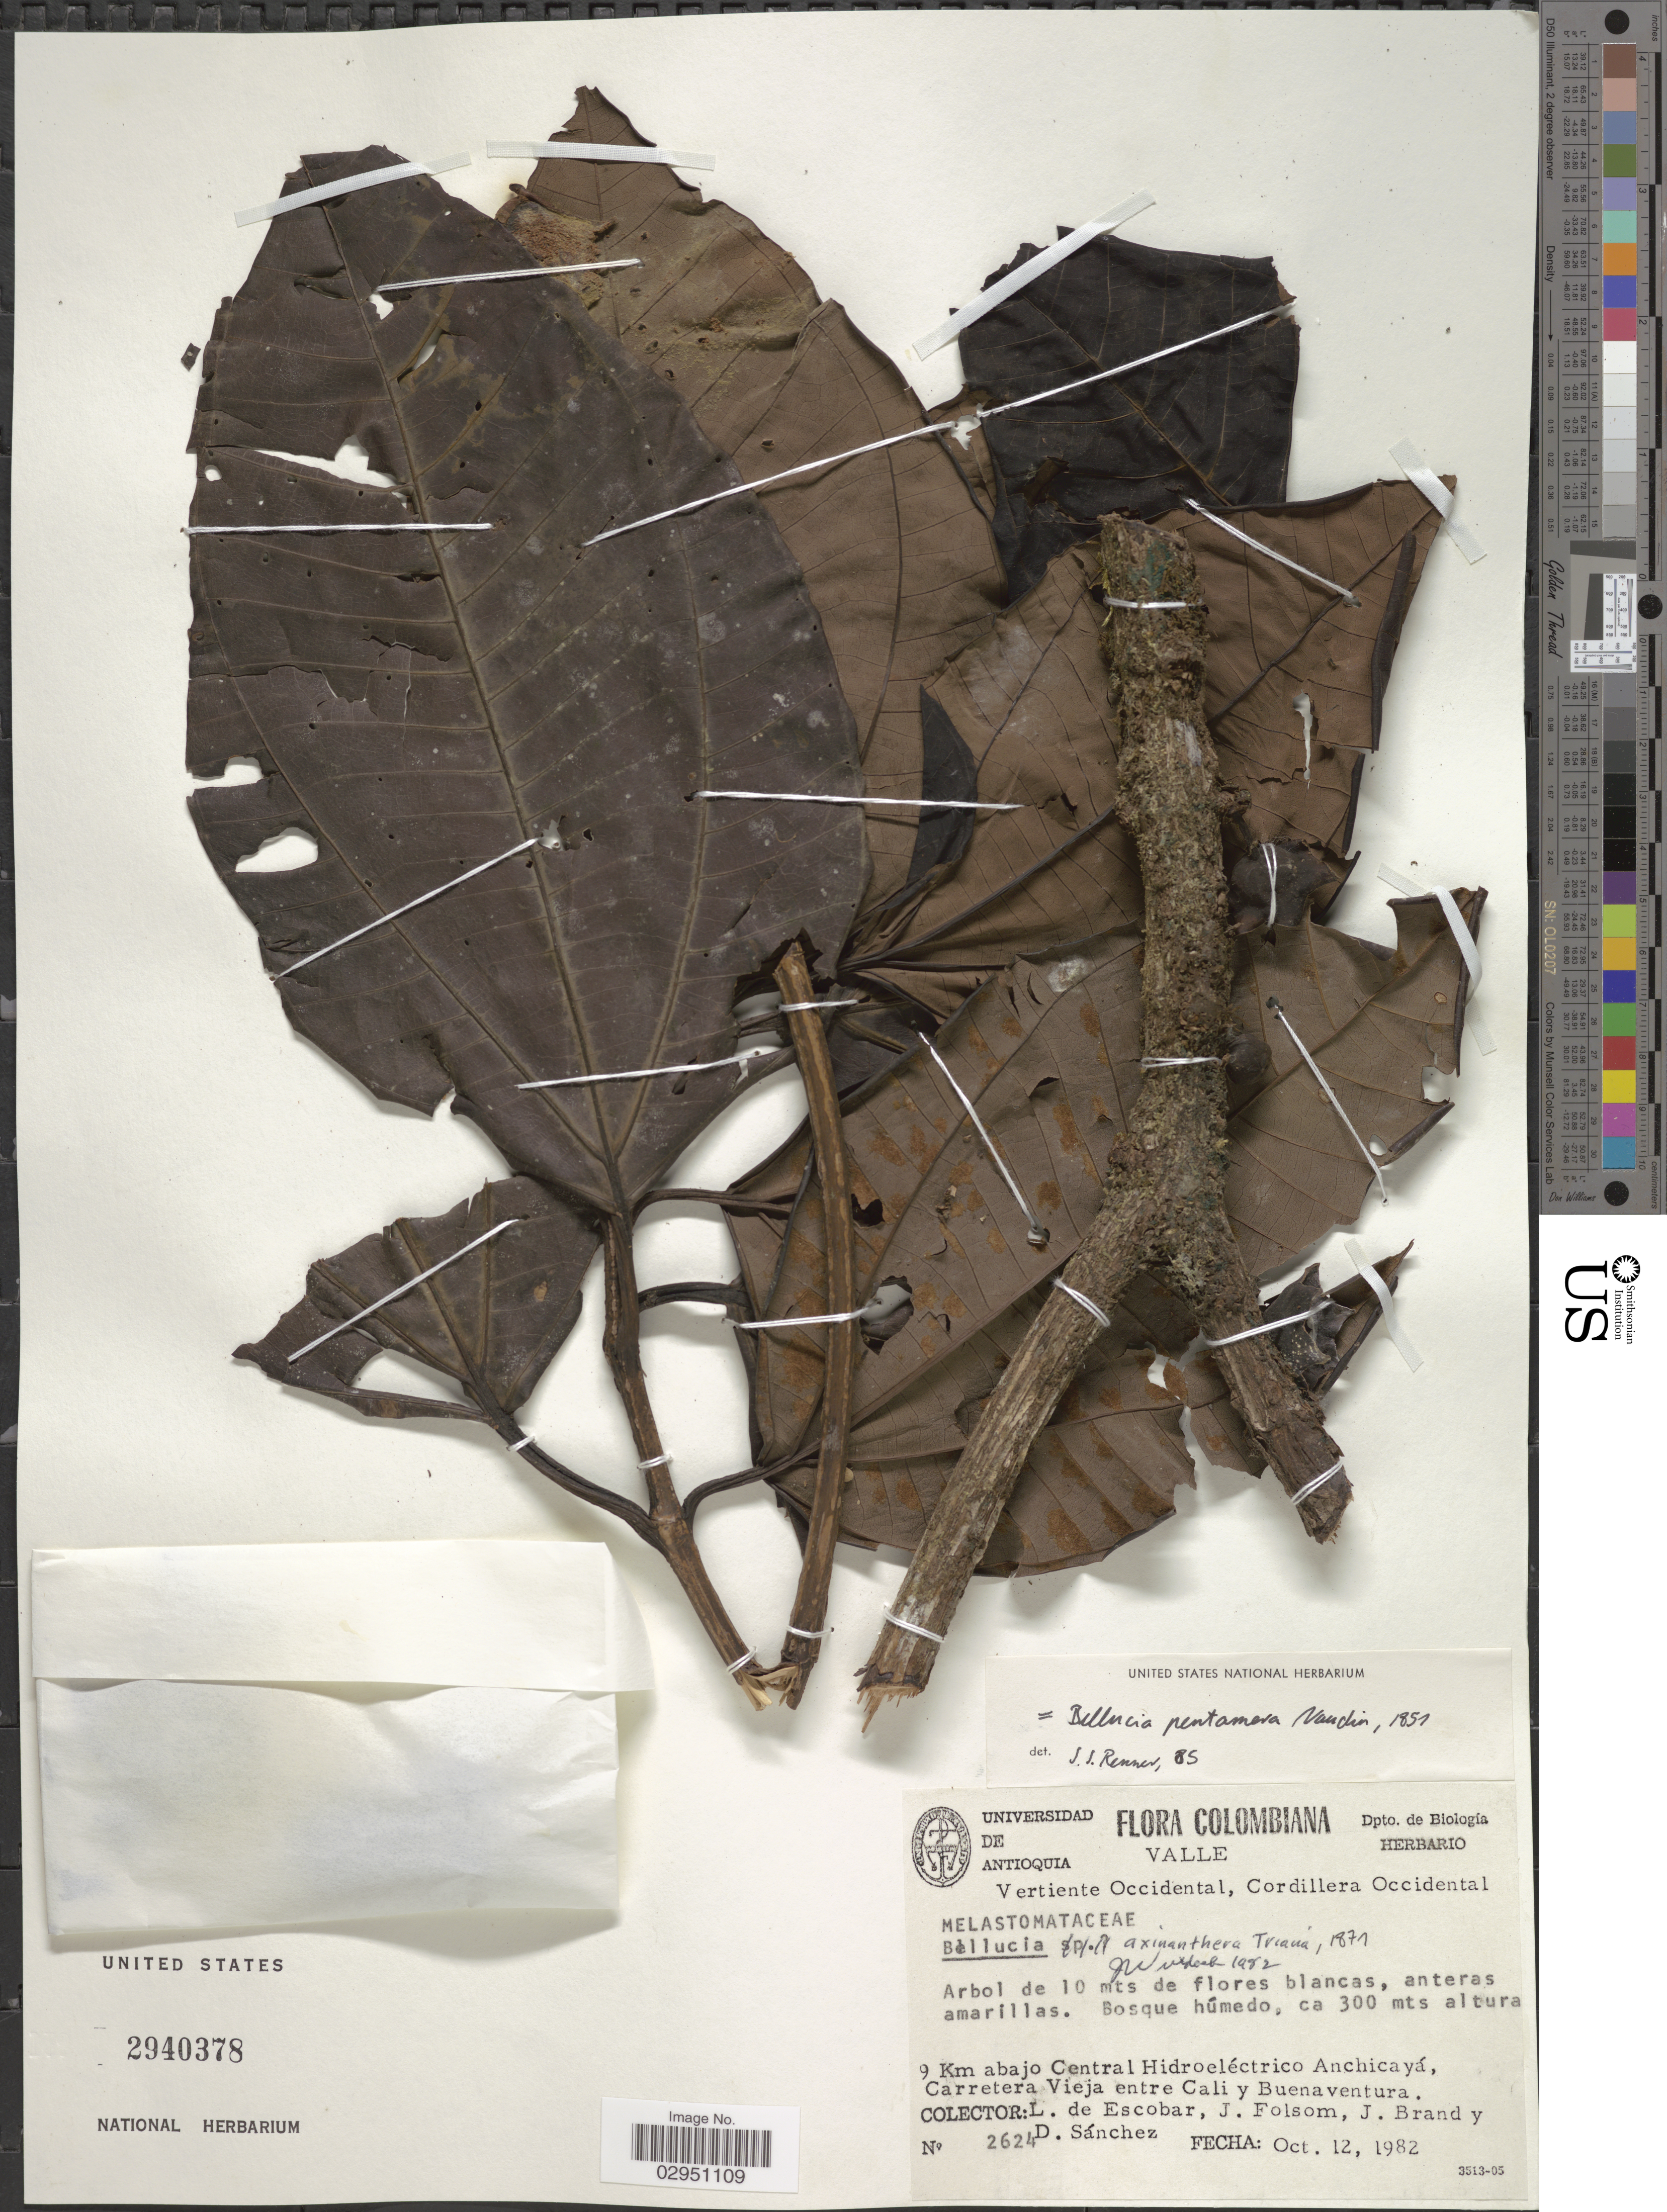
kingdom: Plantae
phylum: Tracheophyta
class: Magnoliopsida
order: Myrtales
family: Melastomataceae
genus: Bellucia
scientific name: Bellucia pentamera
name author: Naudin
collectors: L. K. de Escobar, J. Folsom, J. Brand & D. Sánchez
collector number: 2624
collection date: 1982-10-12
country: Colombia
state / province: Valle del Cauca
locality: Valle. Vertiente Occidental, Cordillera Occidental. 9 Km abajo Central Hidroeléctrico Anchicayá, Carretera Vieja entre Cali y Buenaventura.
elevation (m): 300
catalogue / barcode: US 2940378